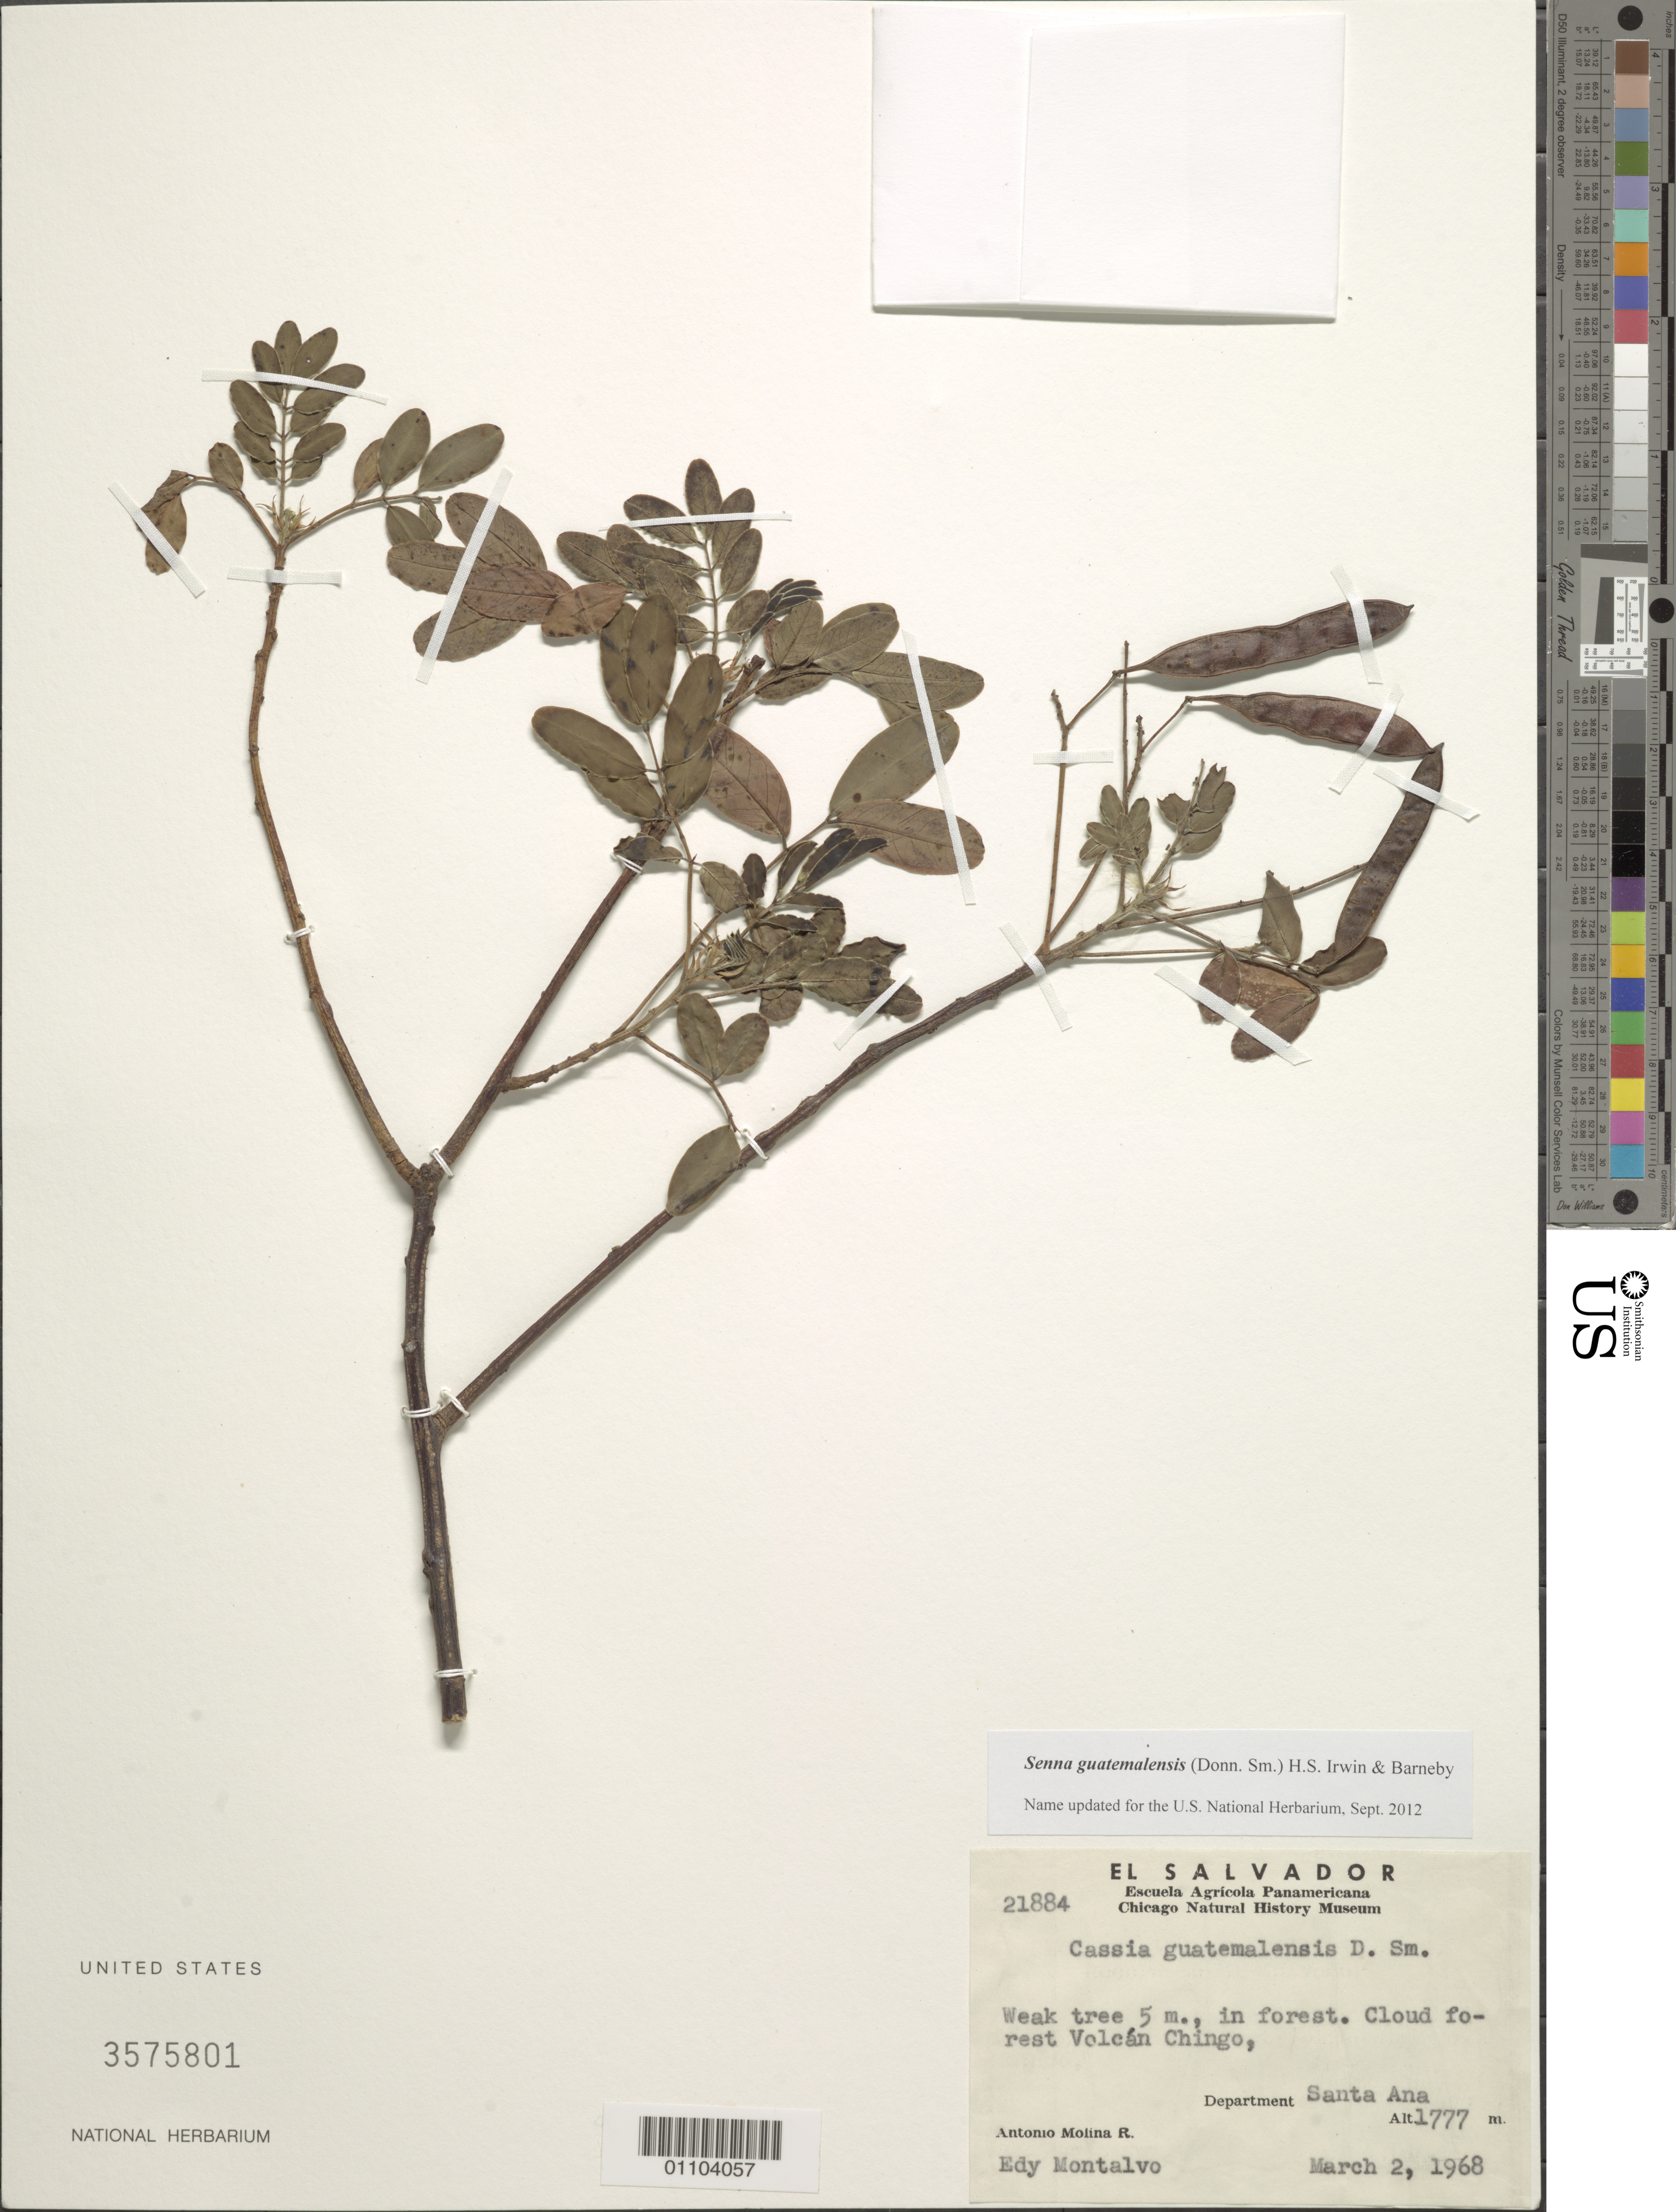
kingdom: Plantae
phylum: Tracheophyta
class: Magnoliopsida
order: Fabales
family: Fabaceae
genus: Senna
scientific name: Senna guatemalensis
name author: (Donn. Sm.) H.S. Irwin & Barneby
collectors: A. Molina R. & E. A. Montalvo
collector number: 21884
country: El Salvador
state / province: Santa Ana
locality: Volcan Chingo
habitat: Cloud Forest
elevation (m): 1777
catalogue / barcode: US 3575801